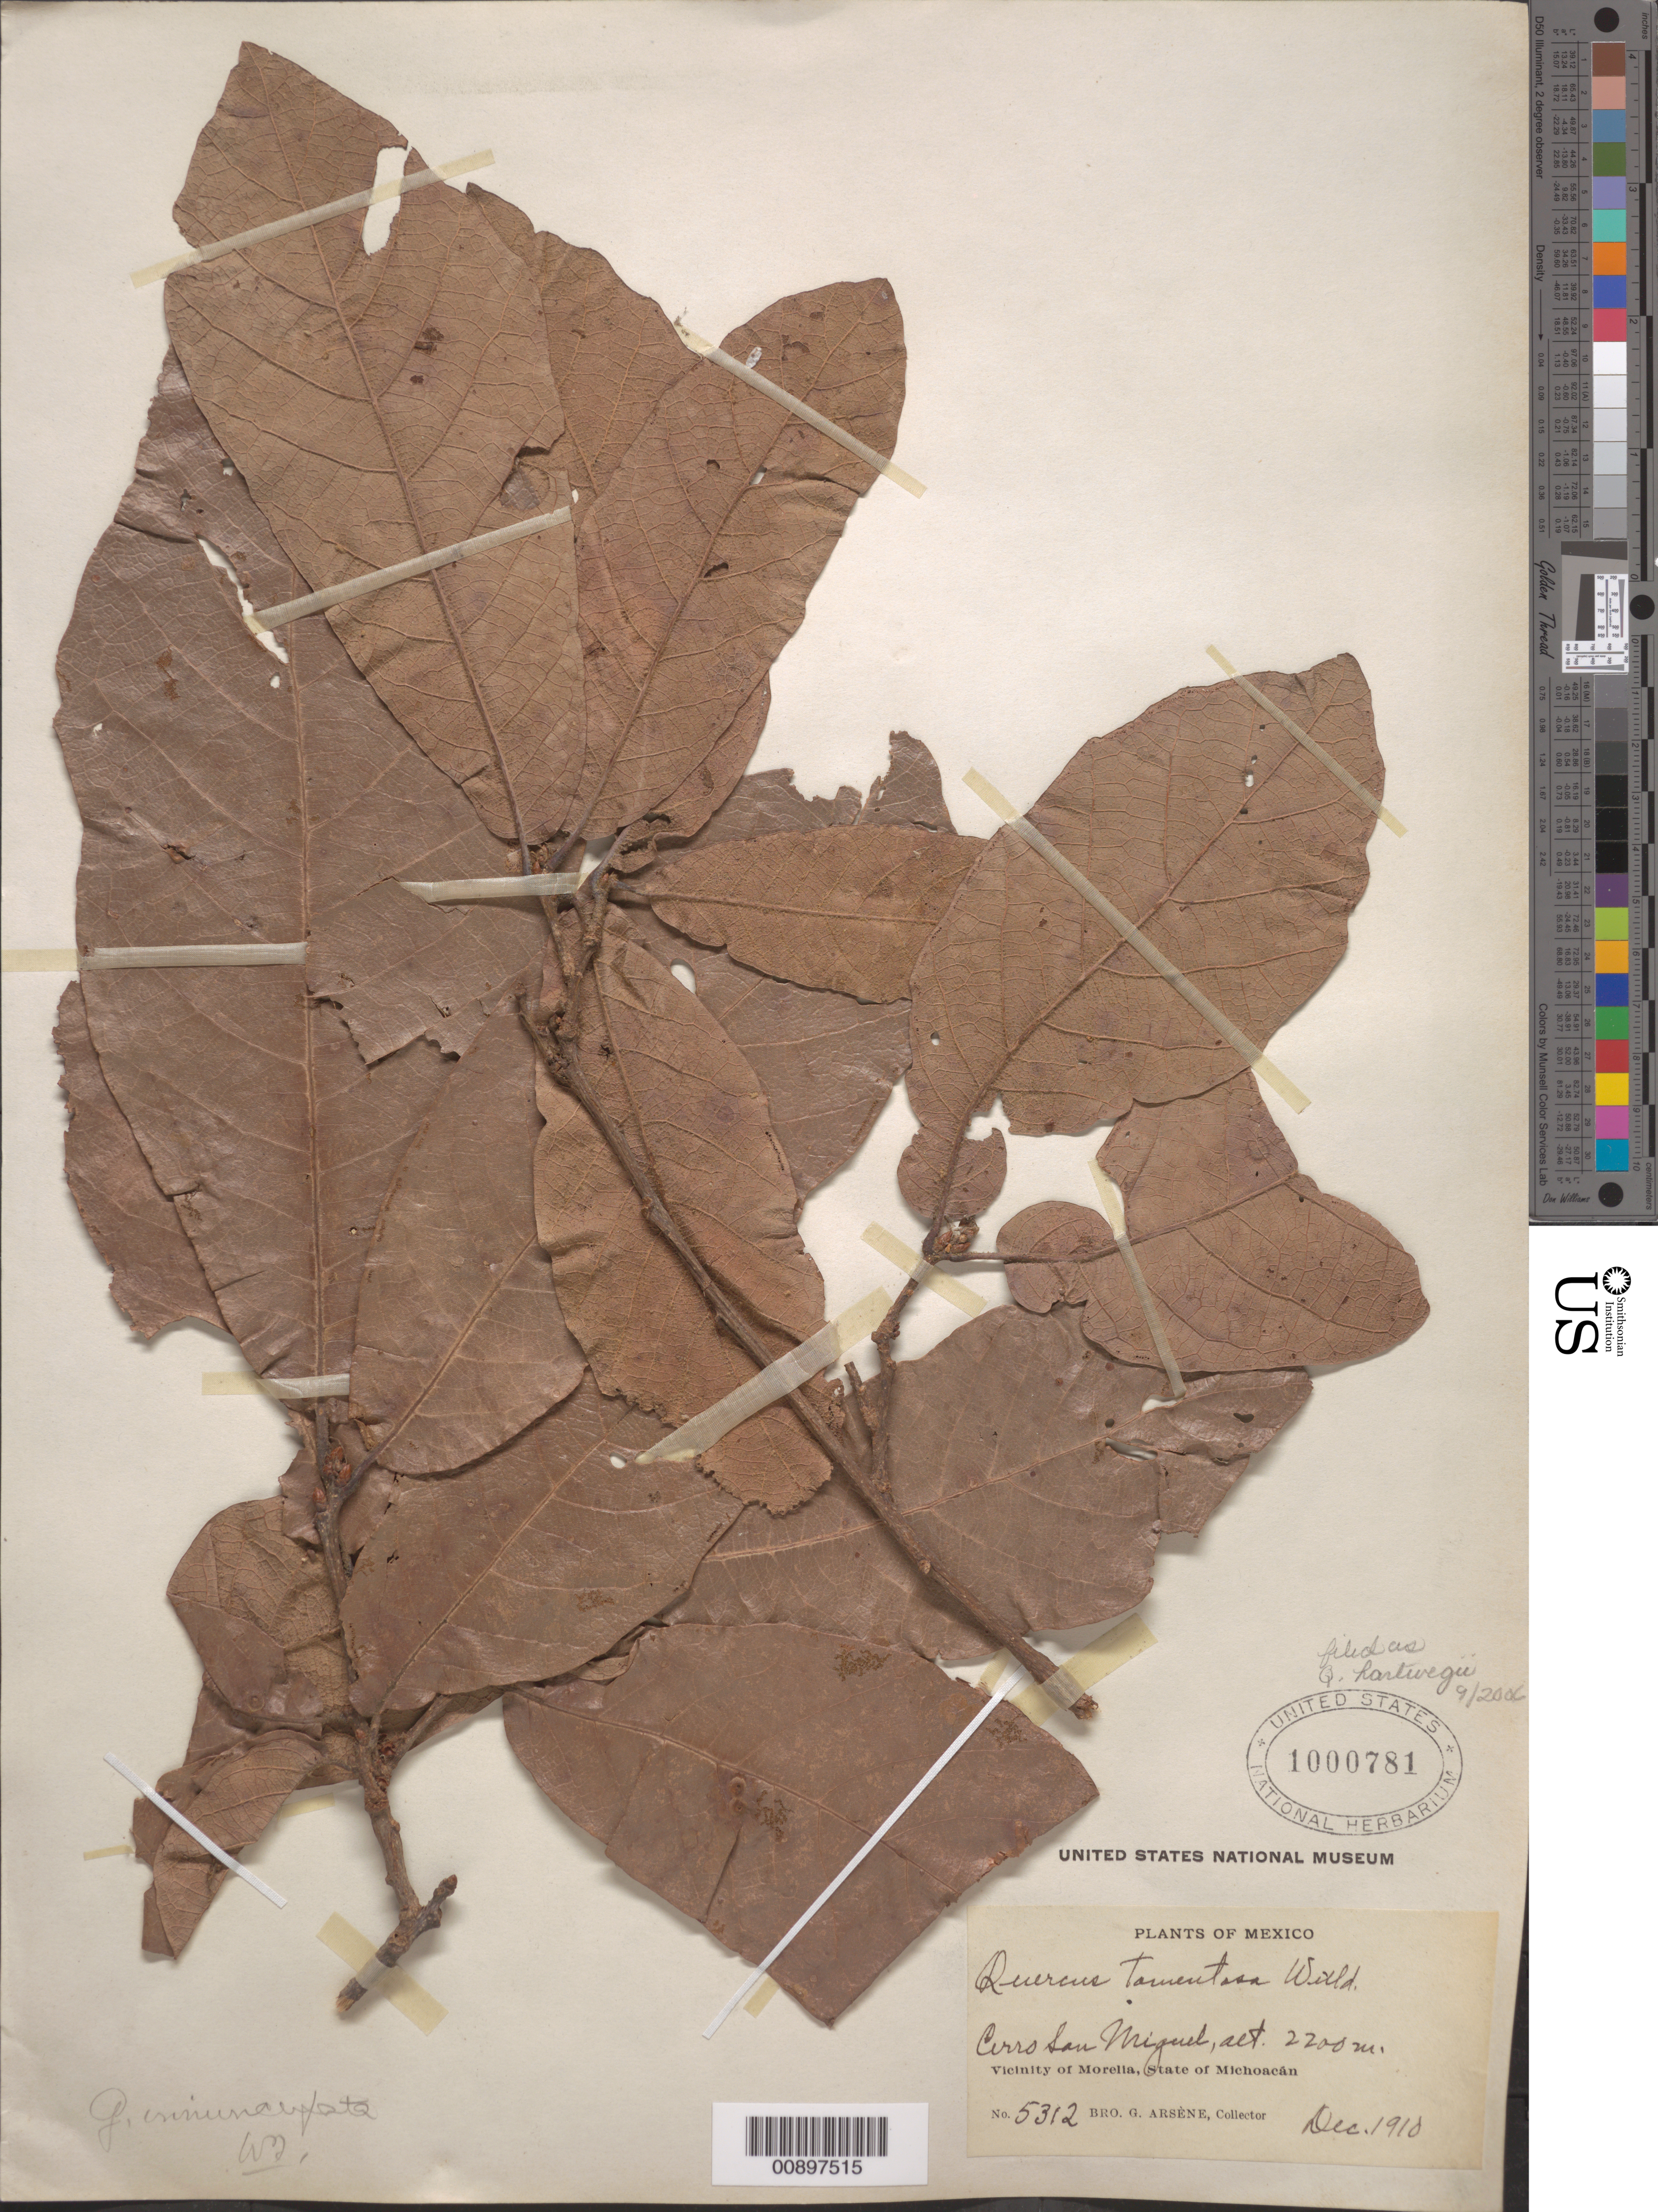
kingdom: Plantae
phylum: Tracheophyta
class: Magnoliopsida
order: Fagales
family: Fagaceae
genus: Quercus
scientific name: Quercus hartwegii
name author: Benth.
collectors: Bro. G. Arsène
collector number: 5312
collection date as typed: Dec 1910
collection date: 1910-12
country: Mexico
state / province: Michoacán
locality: Cerro San Miguel. Vicinity of Morelia, State of Michoacán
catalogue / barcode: US 1000781